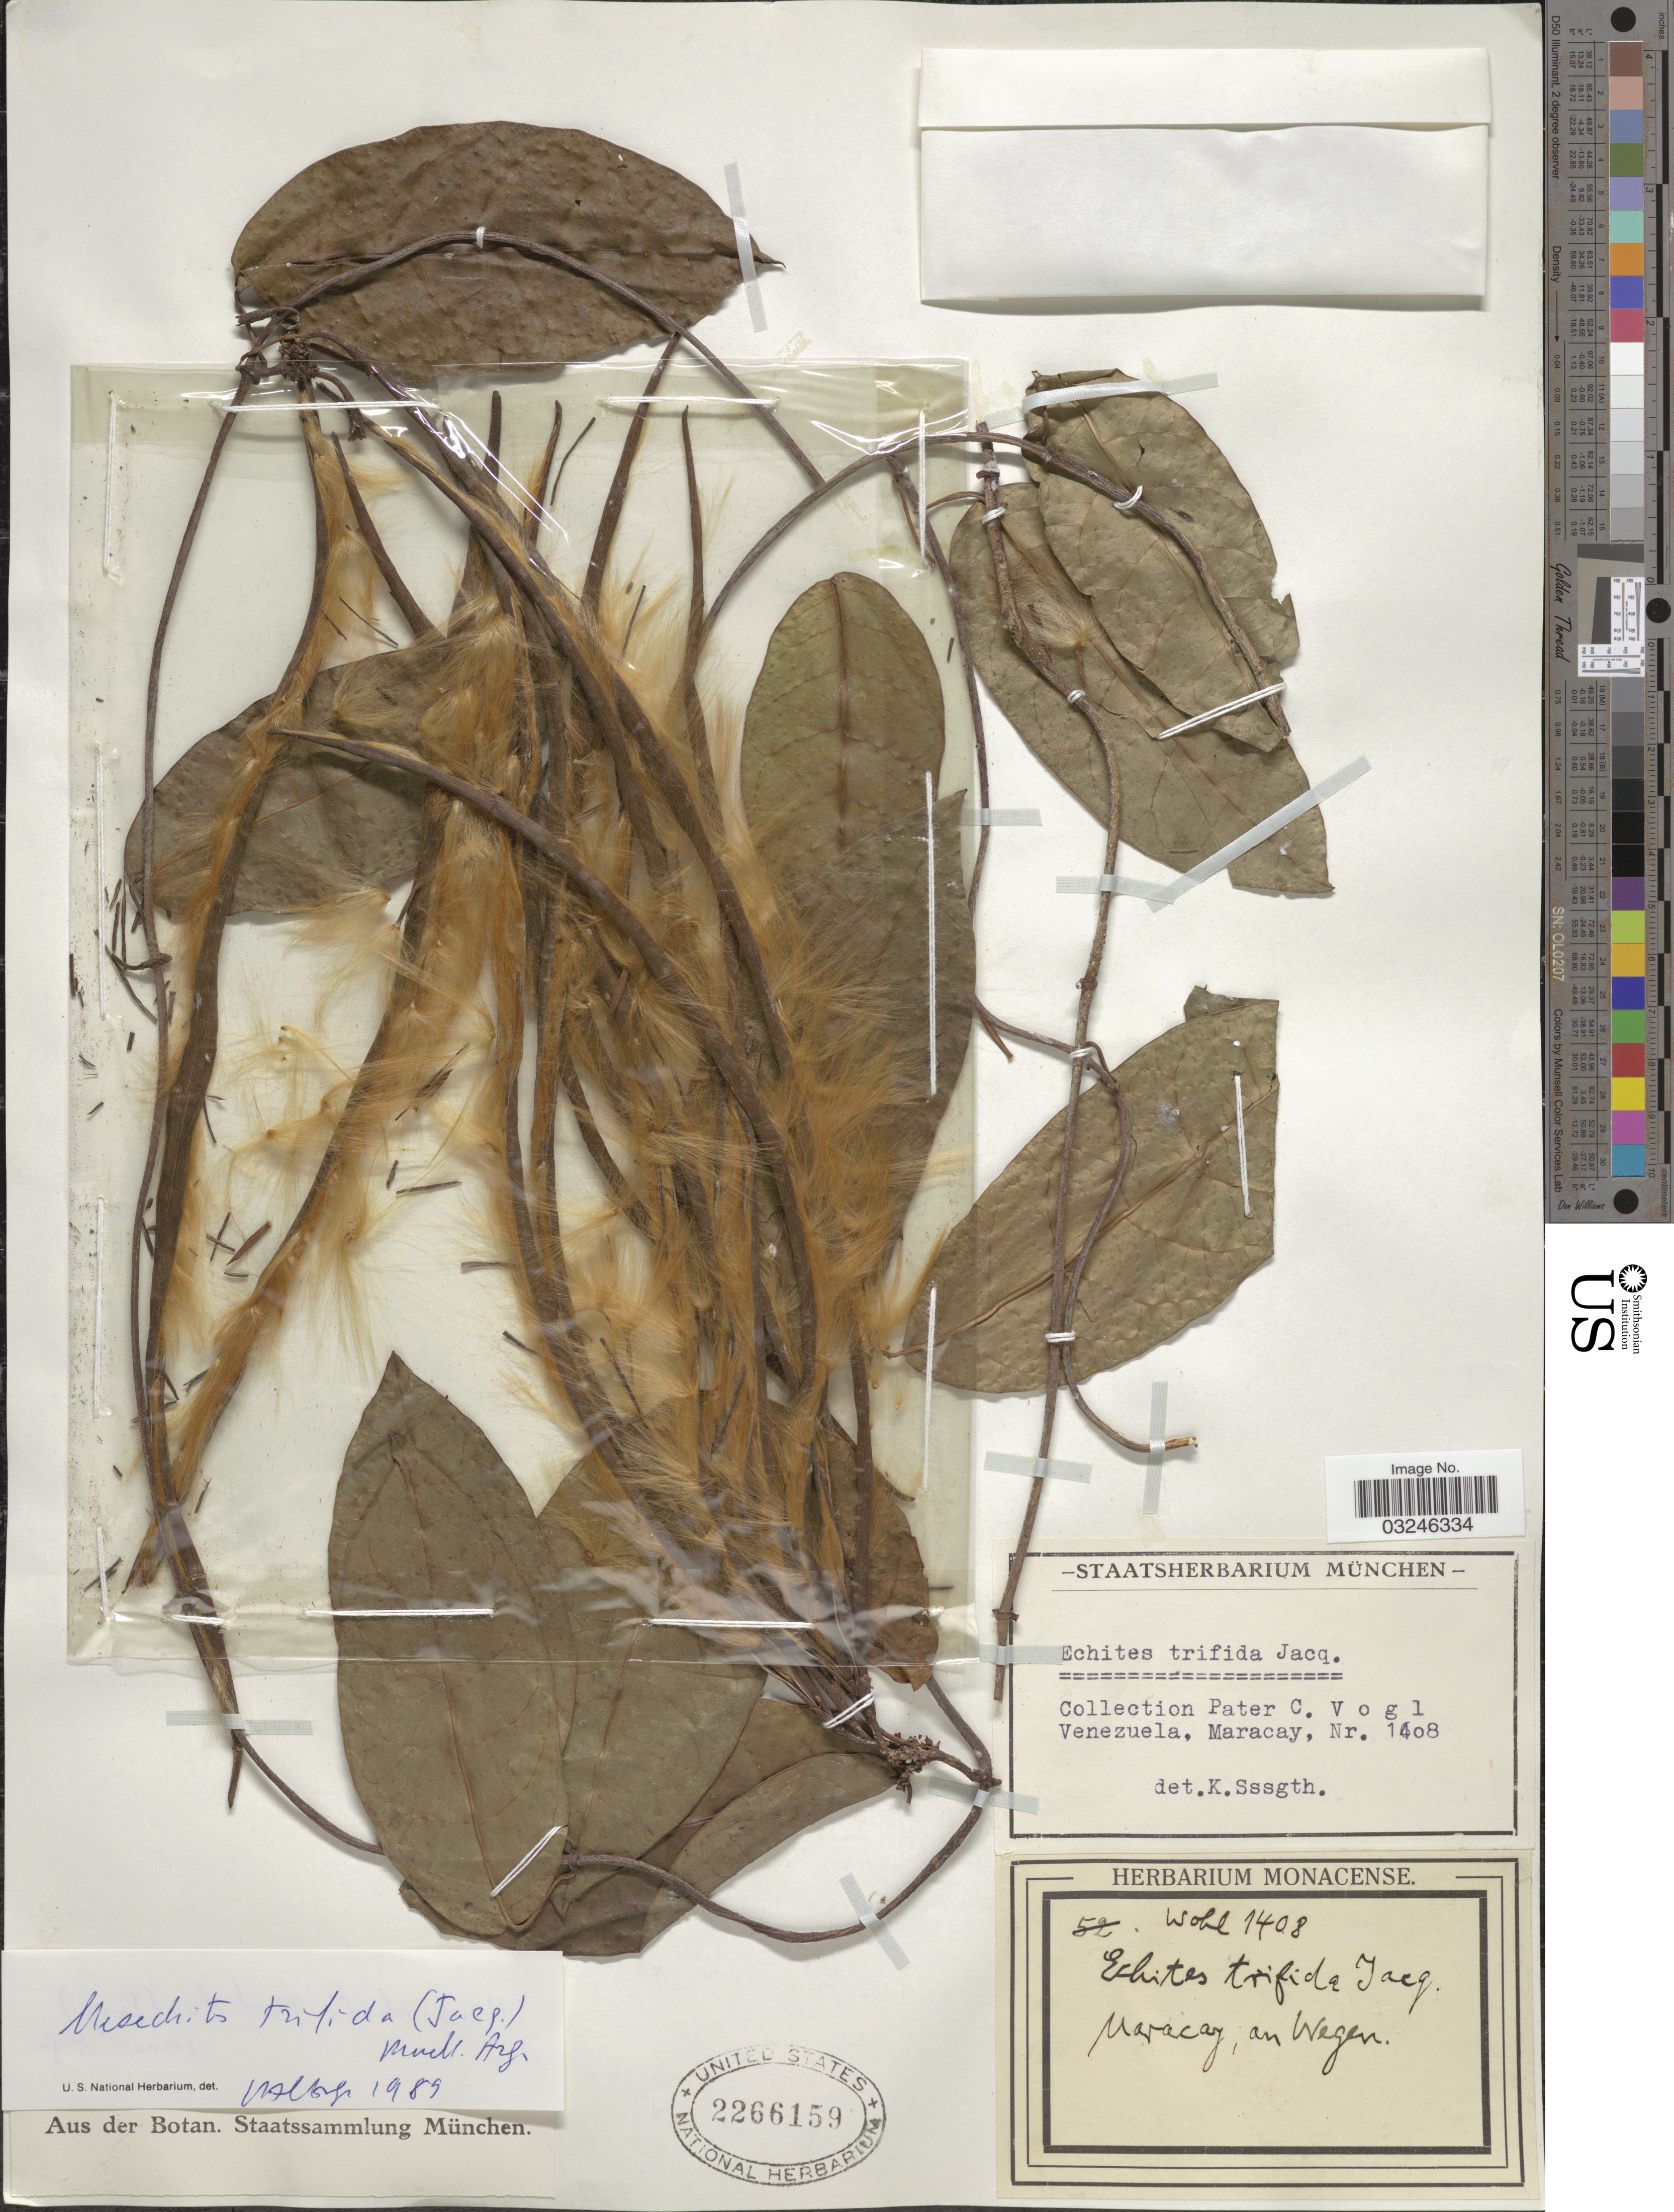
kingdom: Plantae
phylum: Tracheophyta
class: Magnoliopsida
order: Gentianales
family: Apocynaceae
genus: Mesechites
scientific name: Mesechites trifidus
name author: (Jacq.) Müll. Arg.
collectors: P. Vogl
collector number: Wohl1408*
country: Venezuela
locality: Maracay.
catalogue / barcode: US 2266159